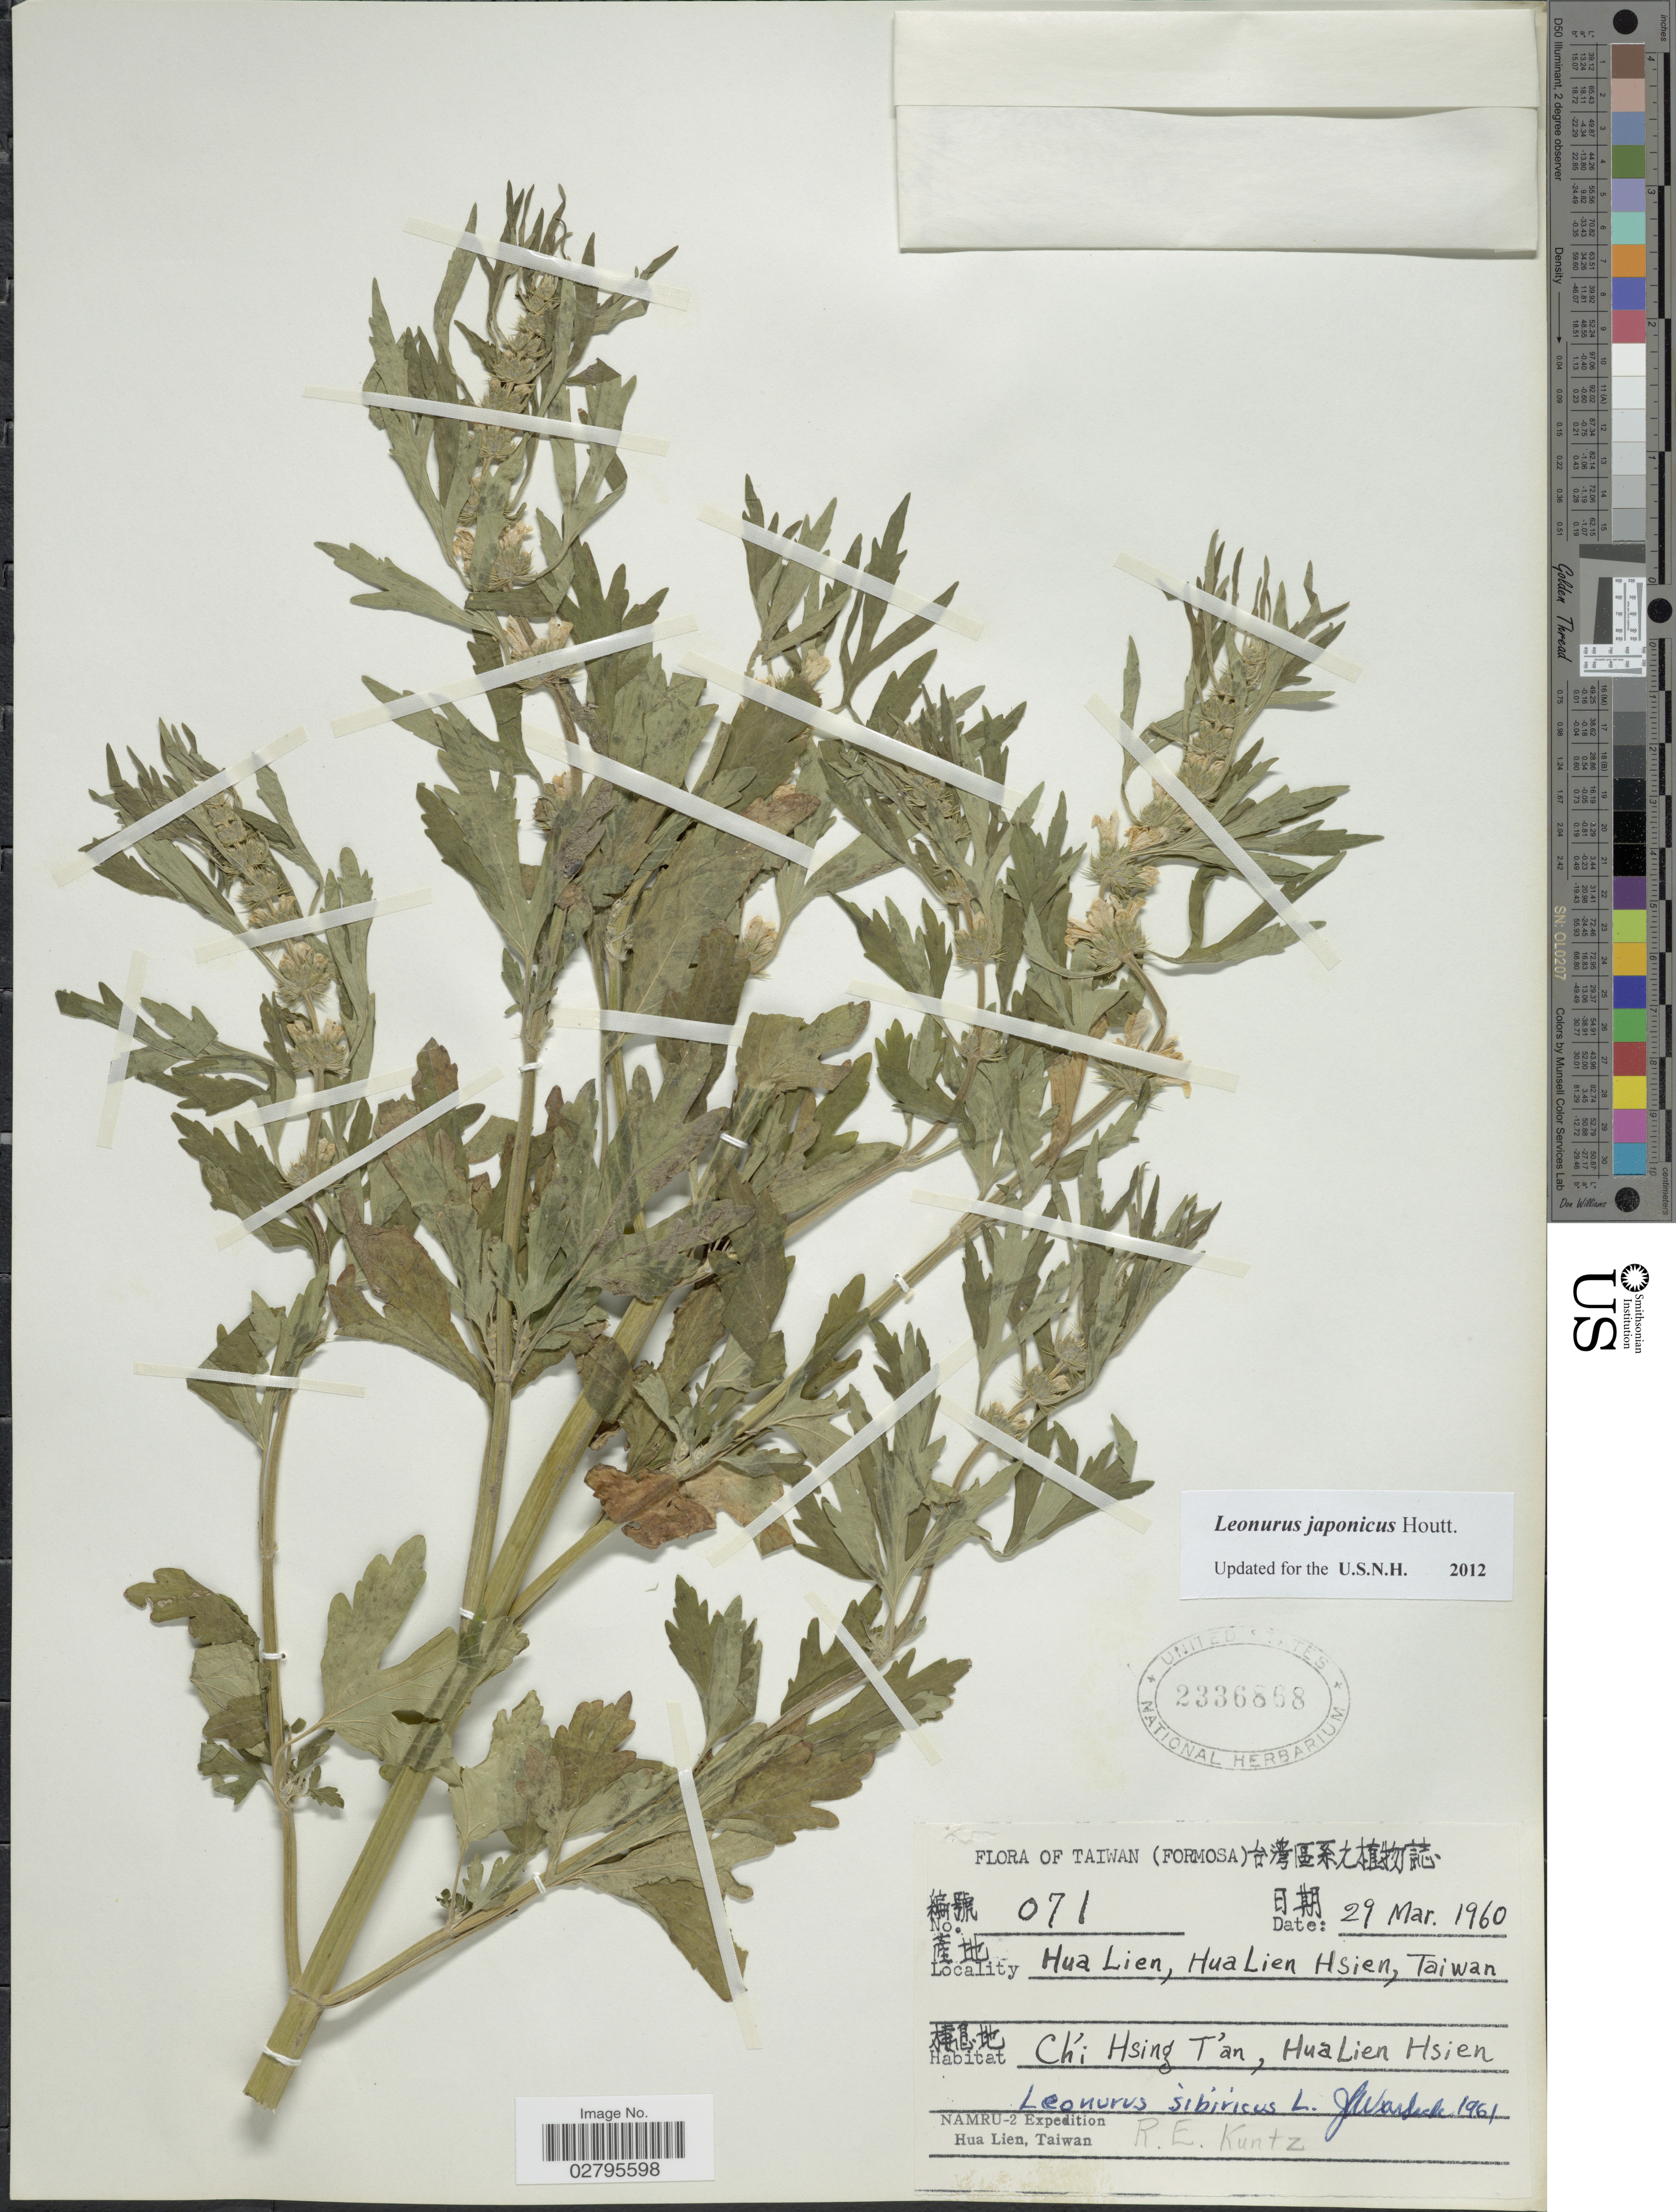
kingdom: Plantae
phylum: Tracheophyta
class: Magnoliopsida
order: Lamiales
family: Lamiaceae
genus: Leonurus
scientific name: Leonurus japonicus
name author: Houtt.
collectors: R. E. Kuntz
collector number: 071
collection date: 1960-03-29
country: Taiwan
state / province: Hualien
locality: Hua Lien, Hua Lien Hsien. Chi Hsing T'an, Hua Lien Hsien.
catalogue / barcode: US 2336868